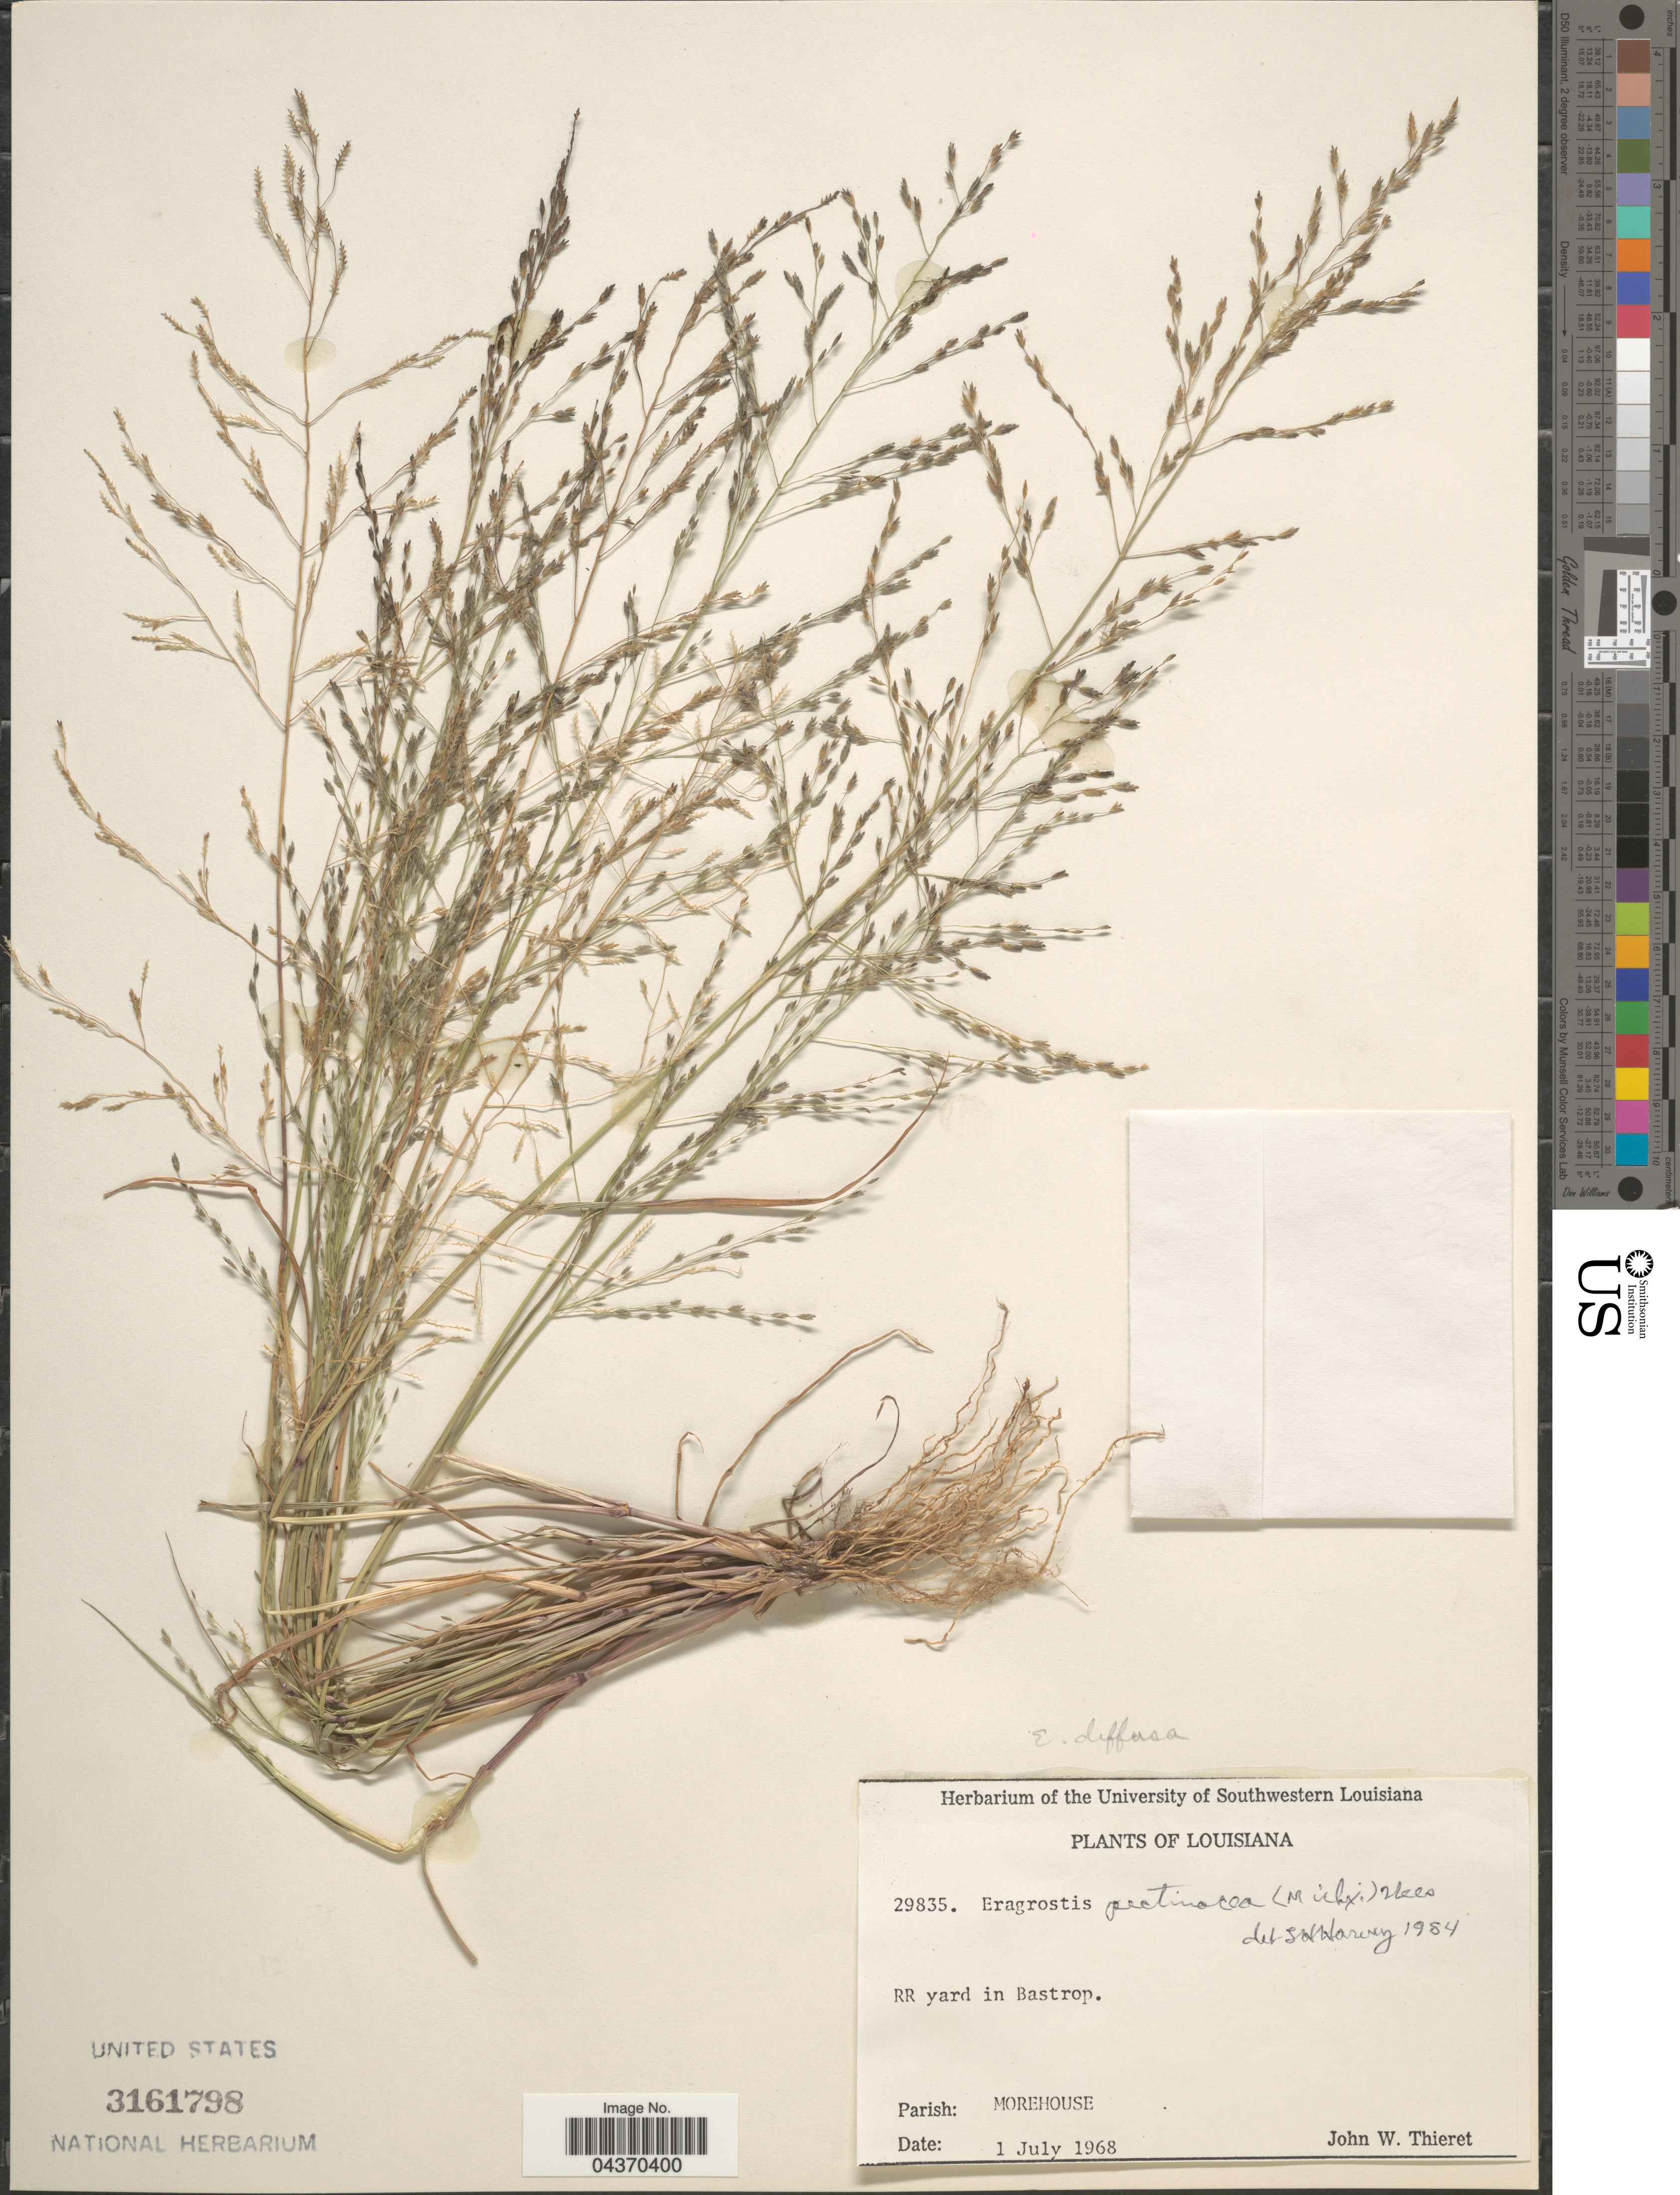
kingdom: Plantae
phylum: Tracheophyta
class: Liliopsida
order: Poales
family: Poaceae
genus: Eragrostis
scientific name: Eragrostis pectinacea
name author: (Michx.) Nees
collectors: J. W. Thieret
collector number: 29835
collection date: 1968-07-01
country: United States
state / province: Louisiana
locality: Southwestern Louisiana. RR yard in Bastrop. Parish: Morehouse.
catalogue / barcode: US 3161798